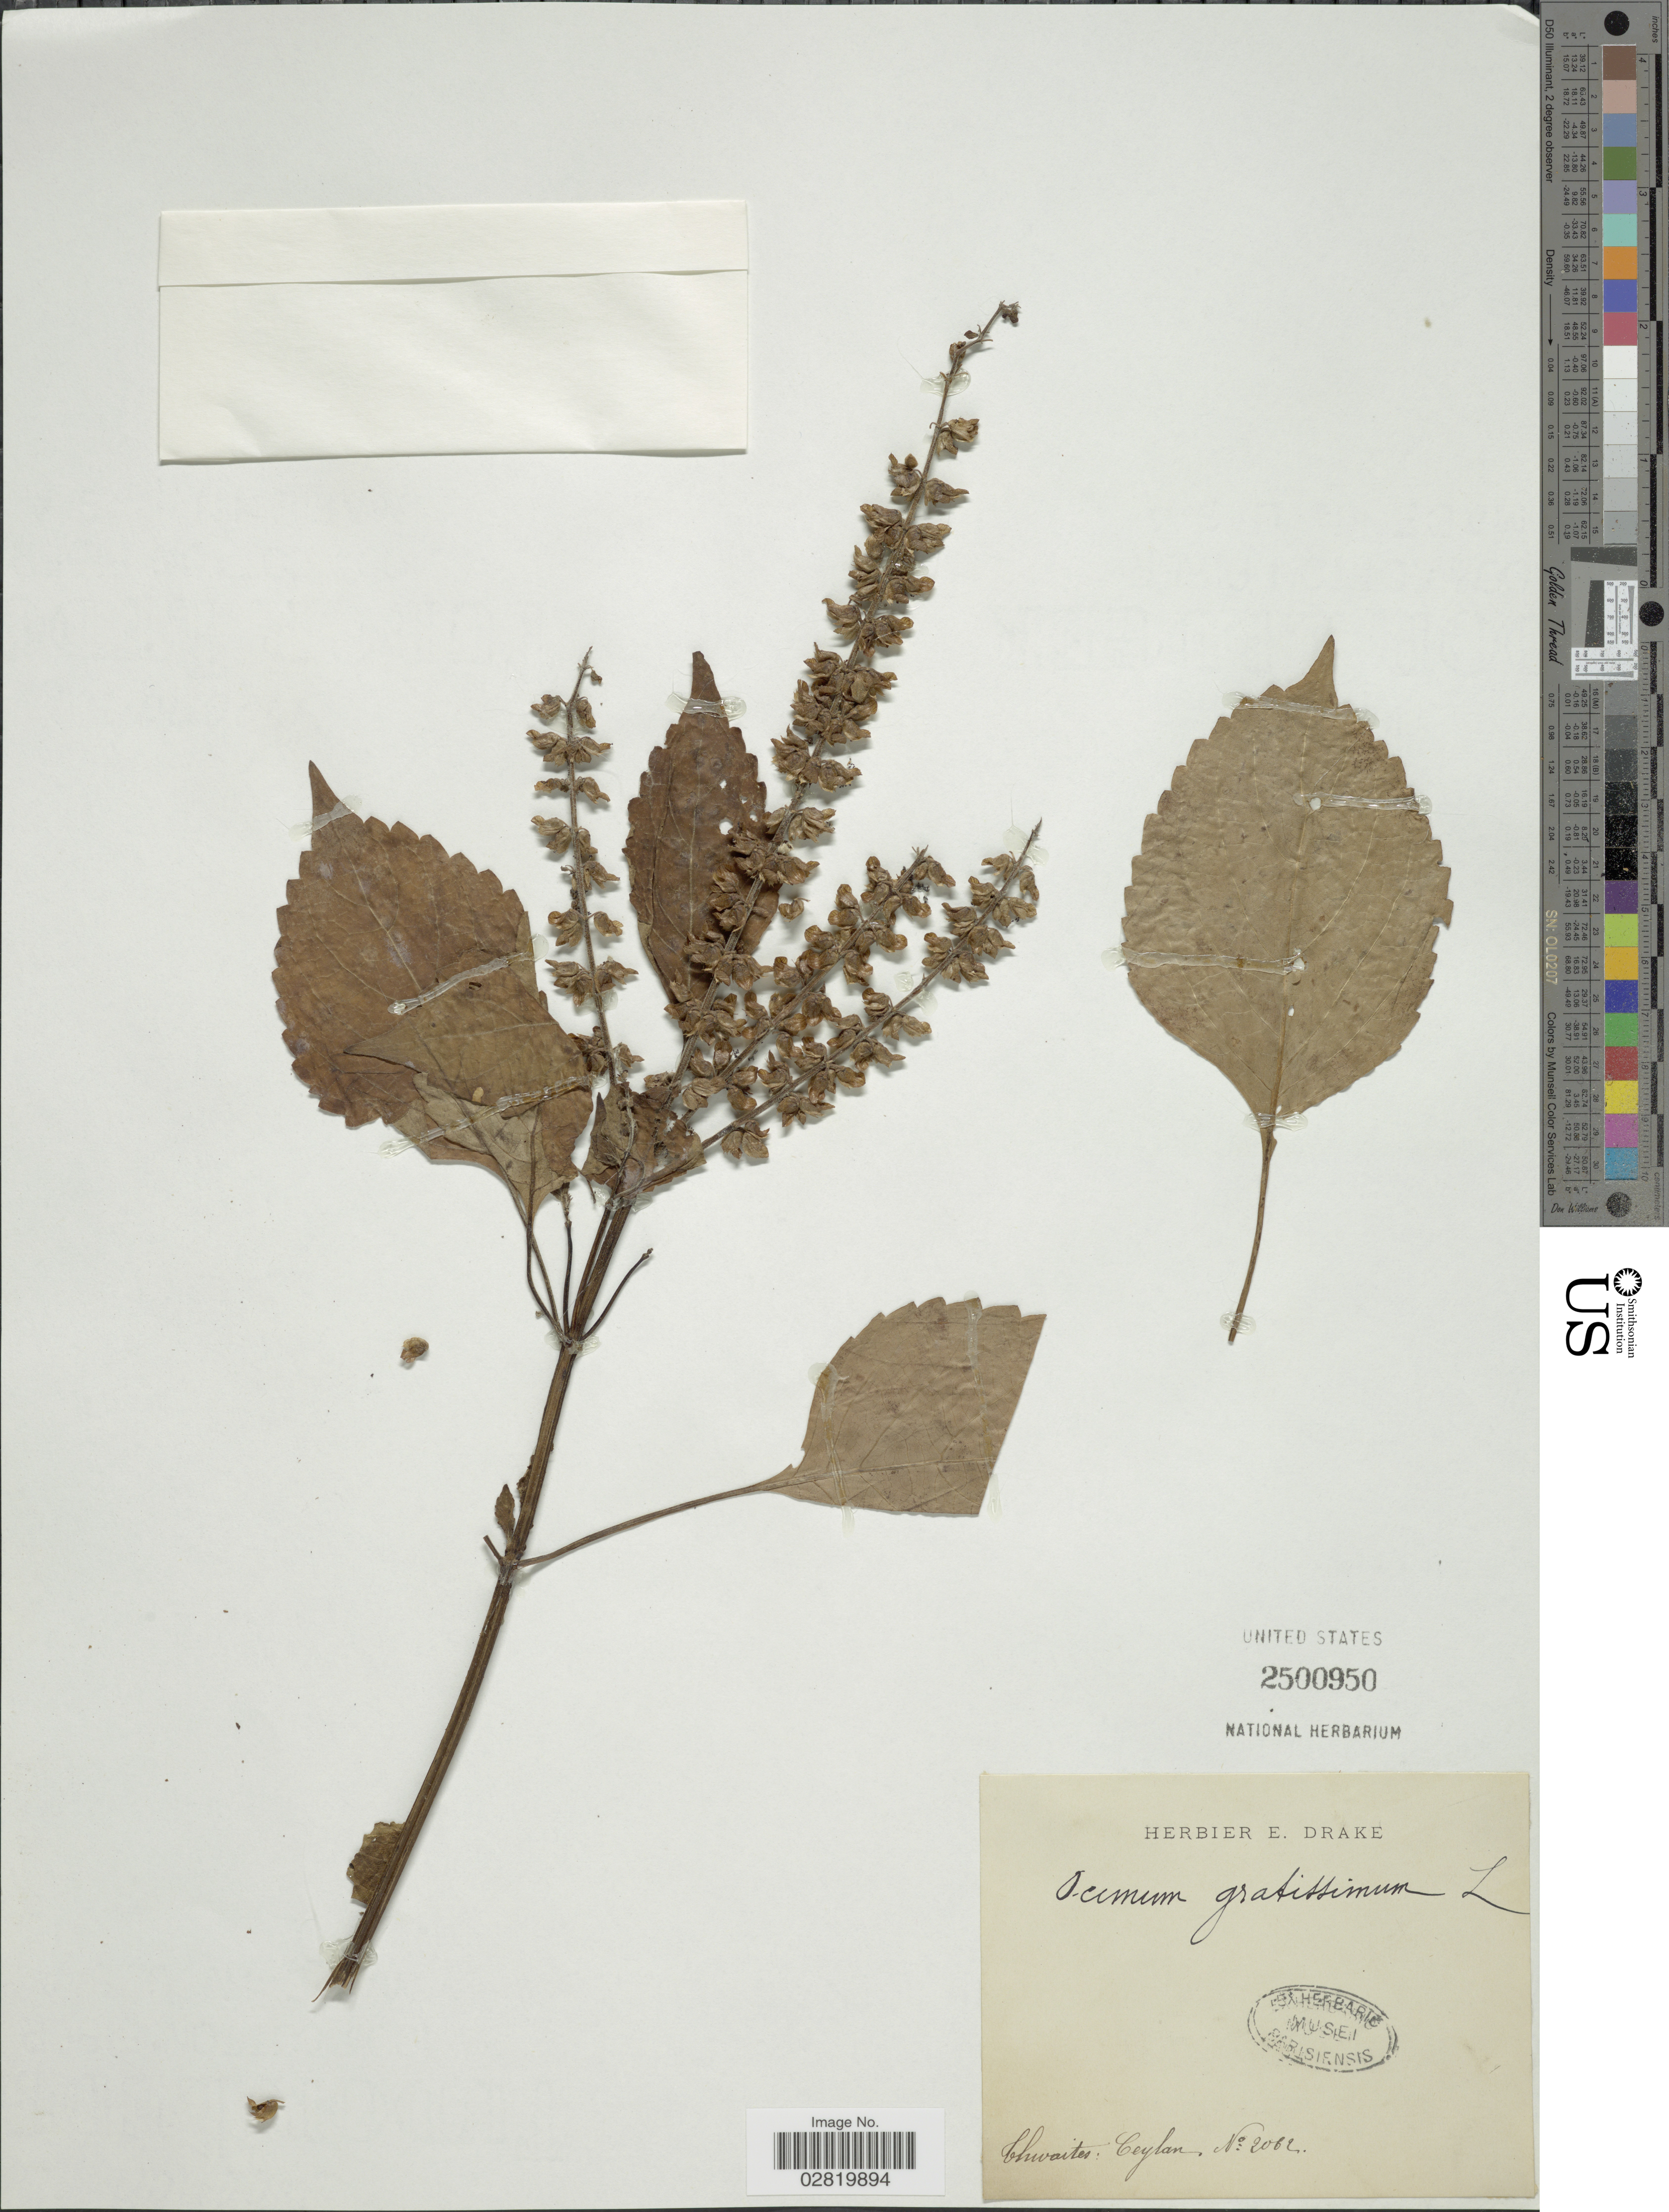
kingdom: Plantae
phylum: Tracheophyta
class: Magnoliopsida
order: Lamiales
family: Lamiaceae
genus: Ocimum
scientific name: Ocimum gratissimum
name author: L.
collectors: ex herb. E. Drake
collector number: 2062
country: Sri Lanka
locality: Chivaites: Ceylon.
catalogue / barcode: US 2500950